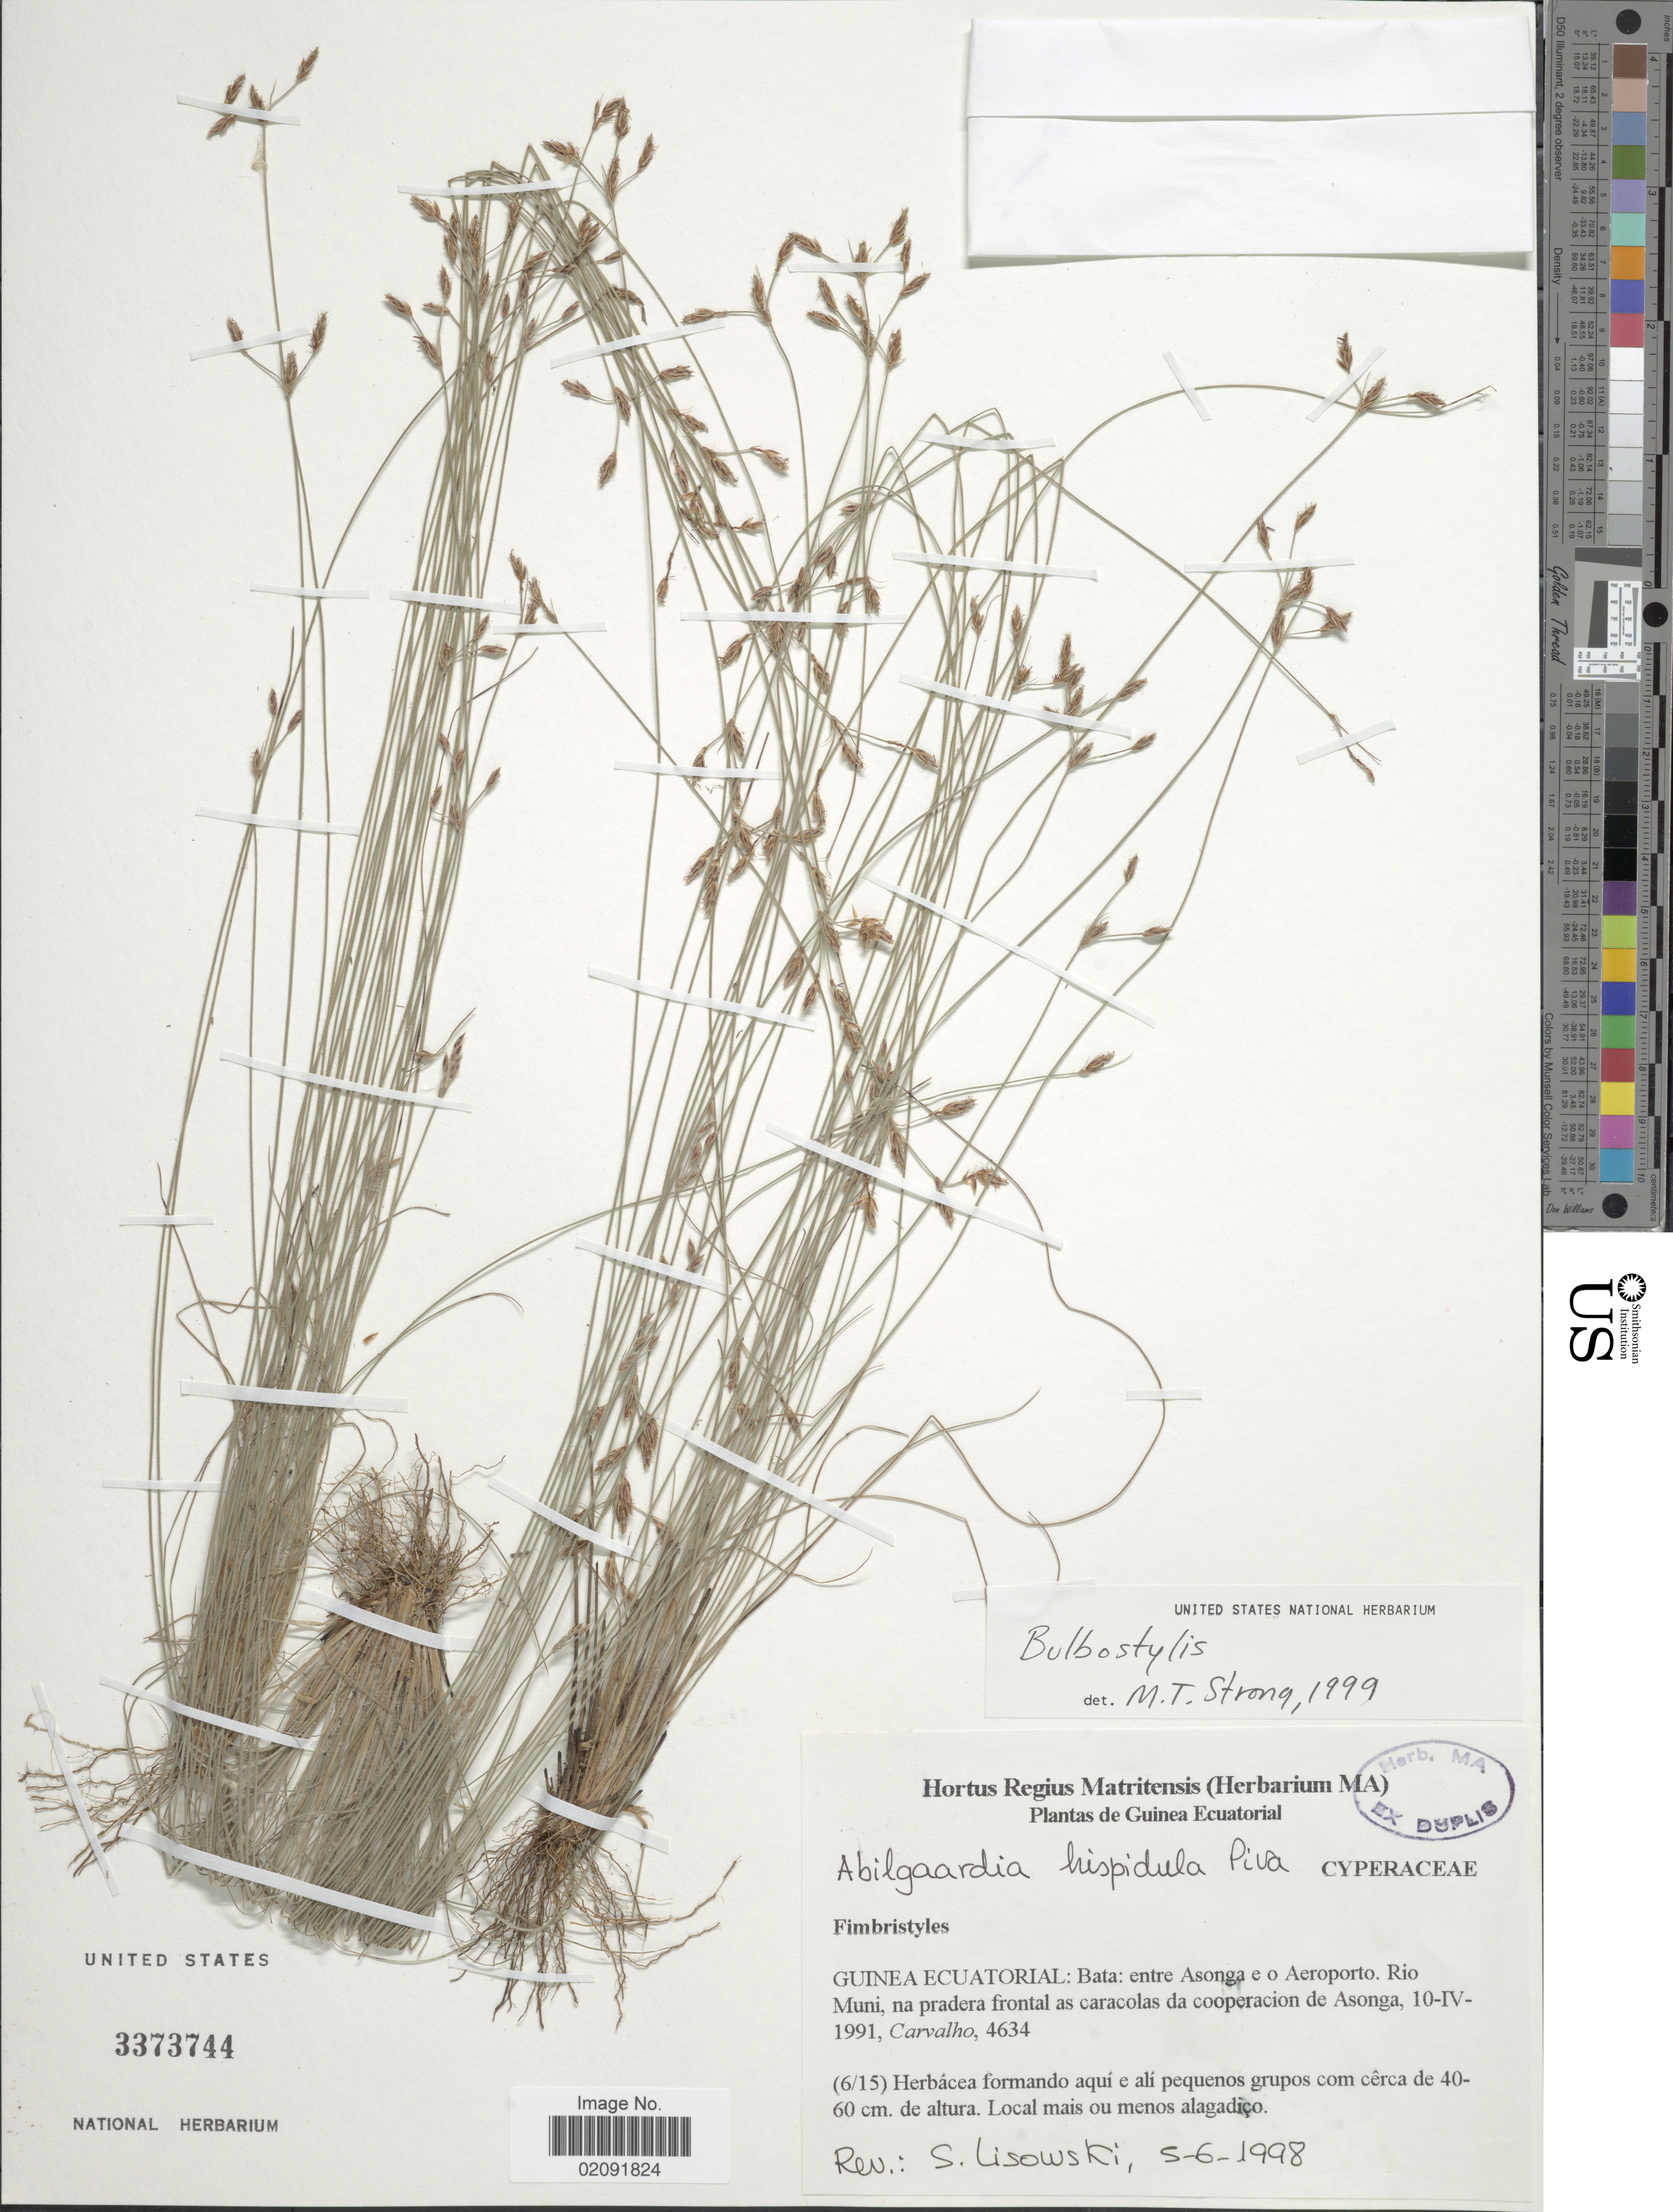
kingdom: Plantae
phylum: Tracheophyta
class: Liliopsida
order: Poales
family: Cyperaceae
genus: Bulbostylis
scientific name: Bulbostylis hispidula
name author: (Vahl) R.W. Haines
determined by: Strong, Mark T., (BOT), Smithsonian Institution - National Museum of Natural History (UNITED STATES)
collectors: Carvalho, --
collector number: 4634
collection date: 1991-04-10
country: Equatorial Guinea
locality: Guinea Ecuatorial: Bata: entre Asonga e o Aeroporto. Rio Muni, na pradera frontal as caracolas da cooperacion de Asonga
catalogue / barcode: US 3373744